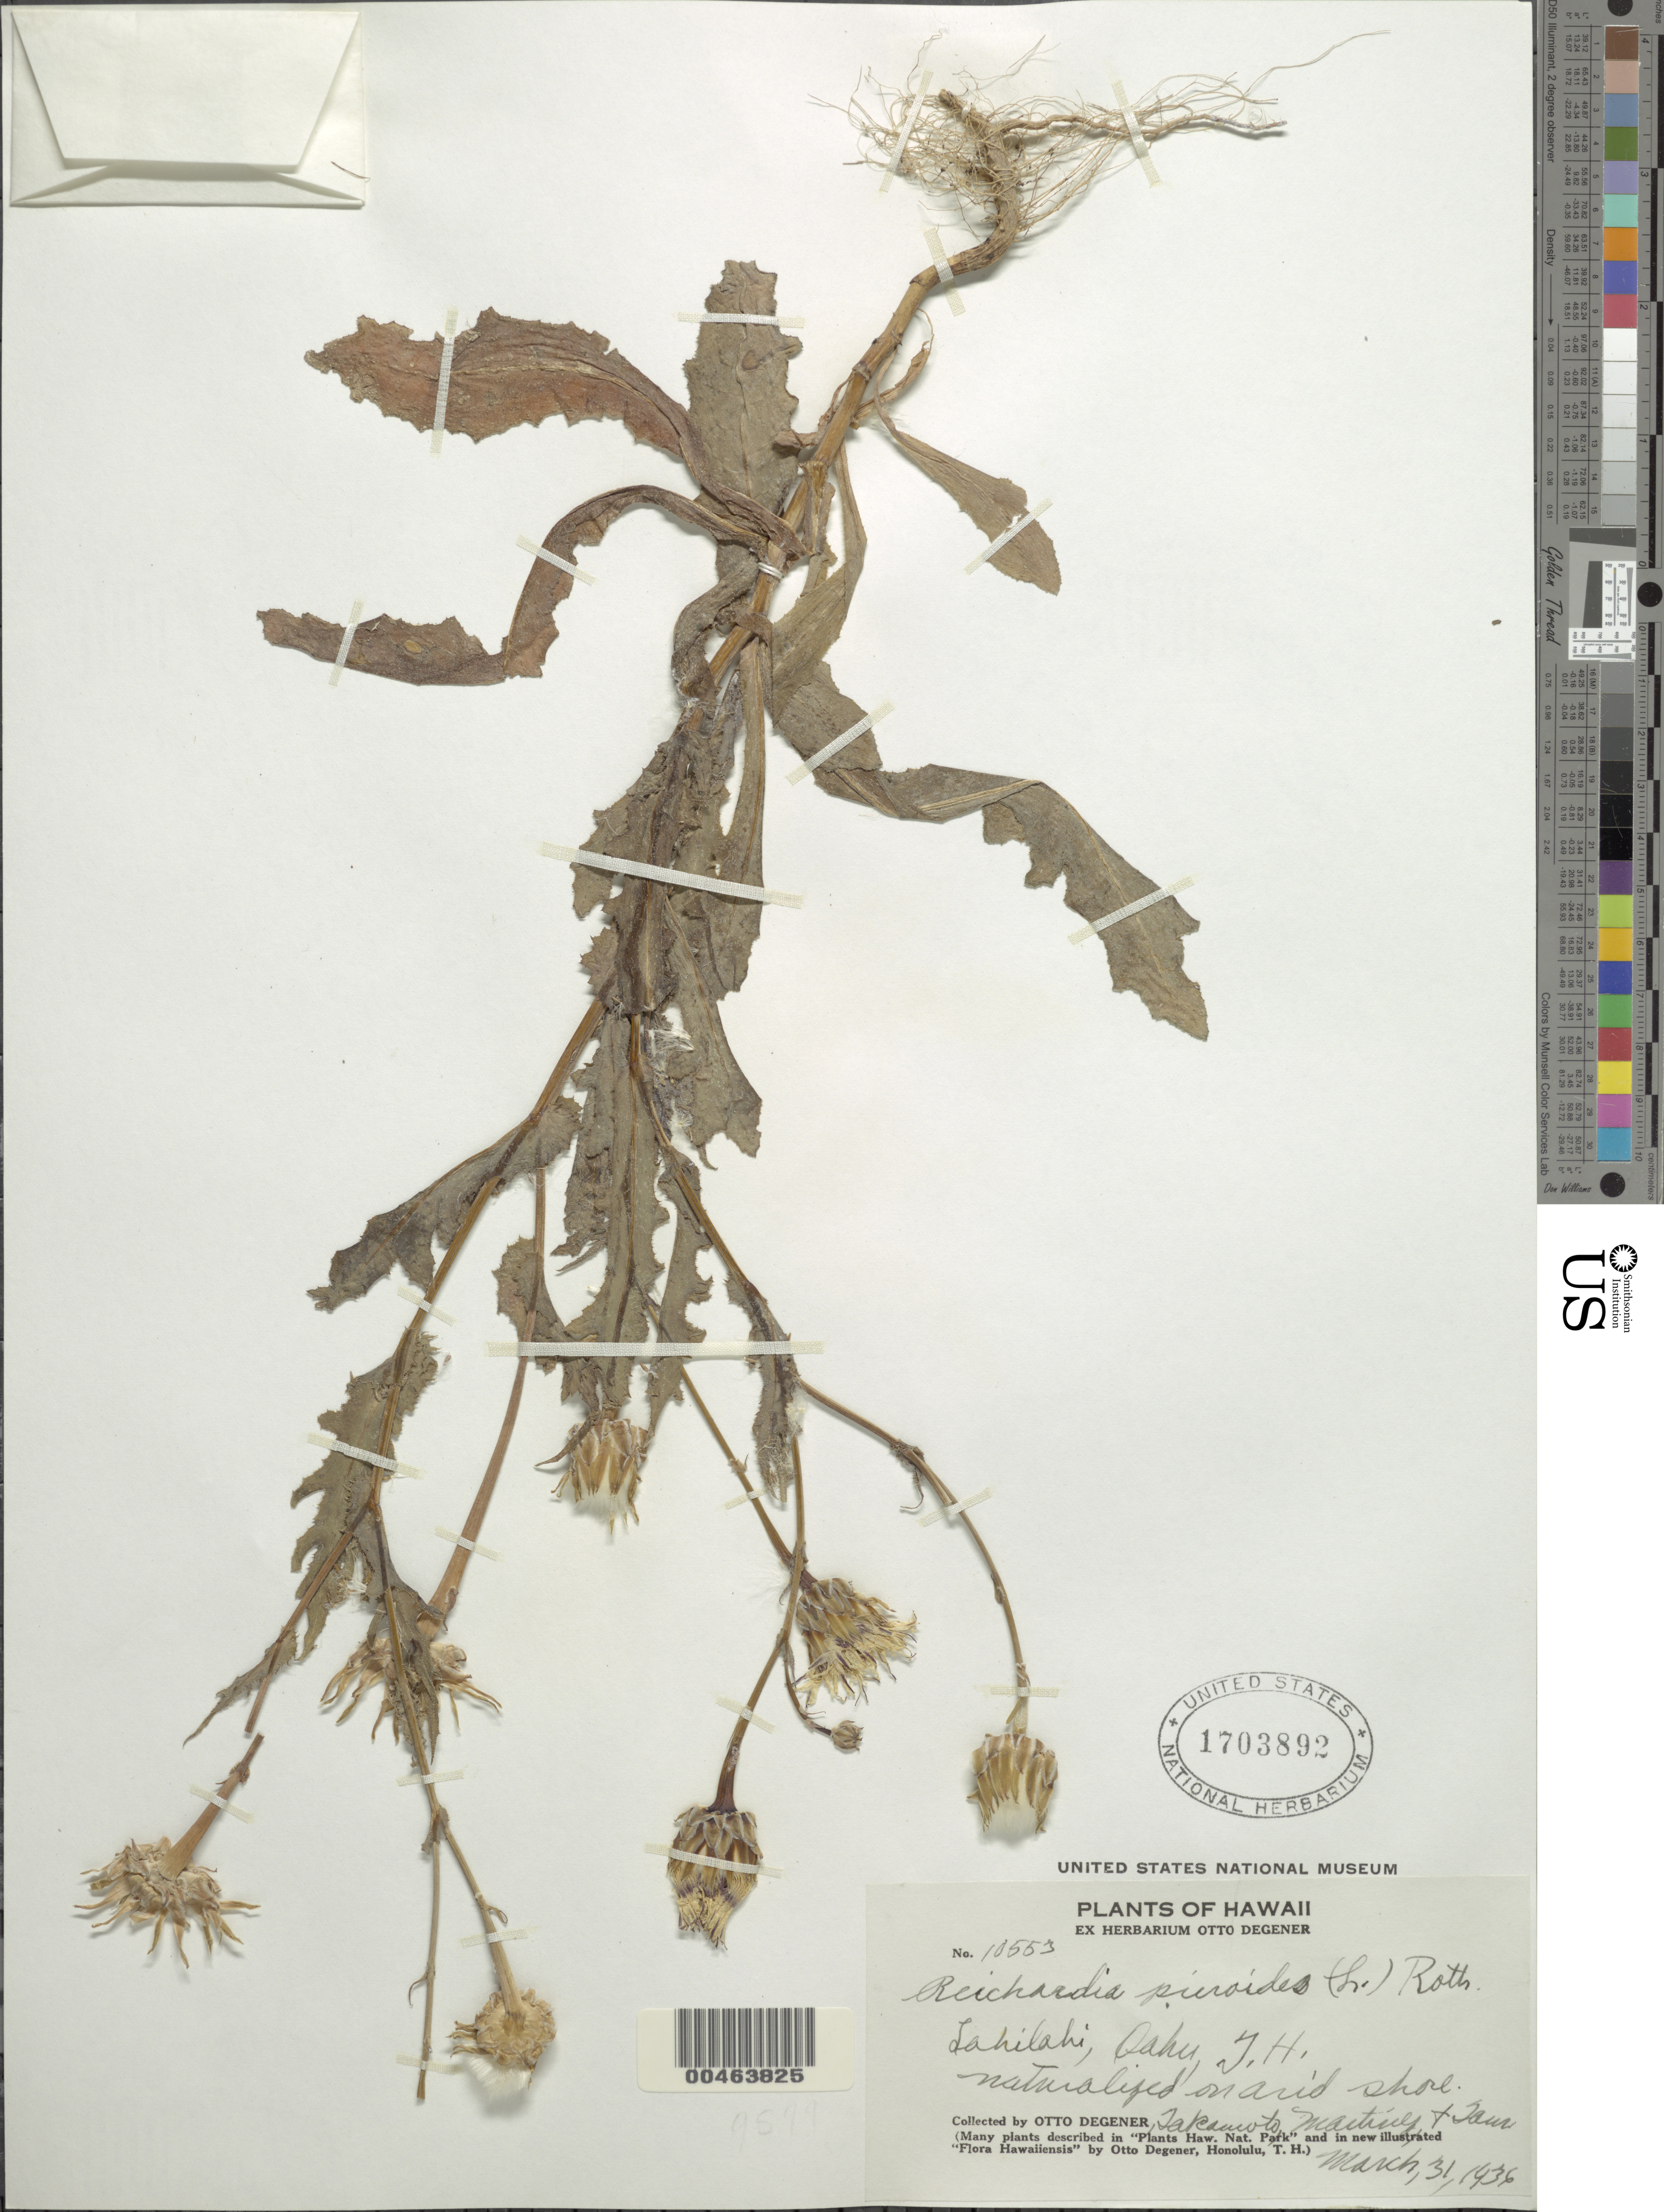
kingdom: Plantae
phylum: Tracheophyta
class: Magnoliopsida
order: Asterales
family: Asteraceae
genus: Reichardia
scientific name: Reichardia picroides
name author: (L.) Roth.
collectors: O. Degener, -. Takamoto, -- Martinez & Tam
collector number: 10553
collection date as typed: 31 Mar 1936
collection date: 1936-03-31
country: United States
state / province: Hawaii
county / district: Honolulu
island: Oahu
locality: Lahilahi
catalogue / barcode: US 1703892